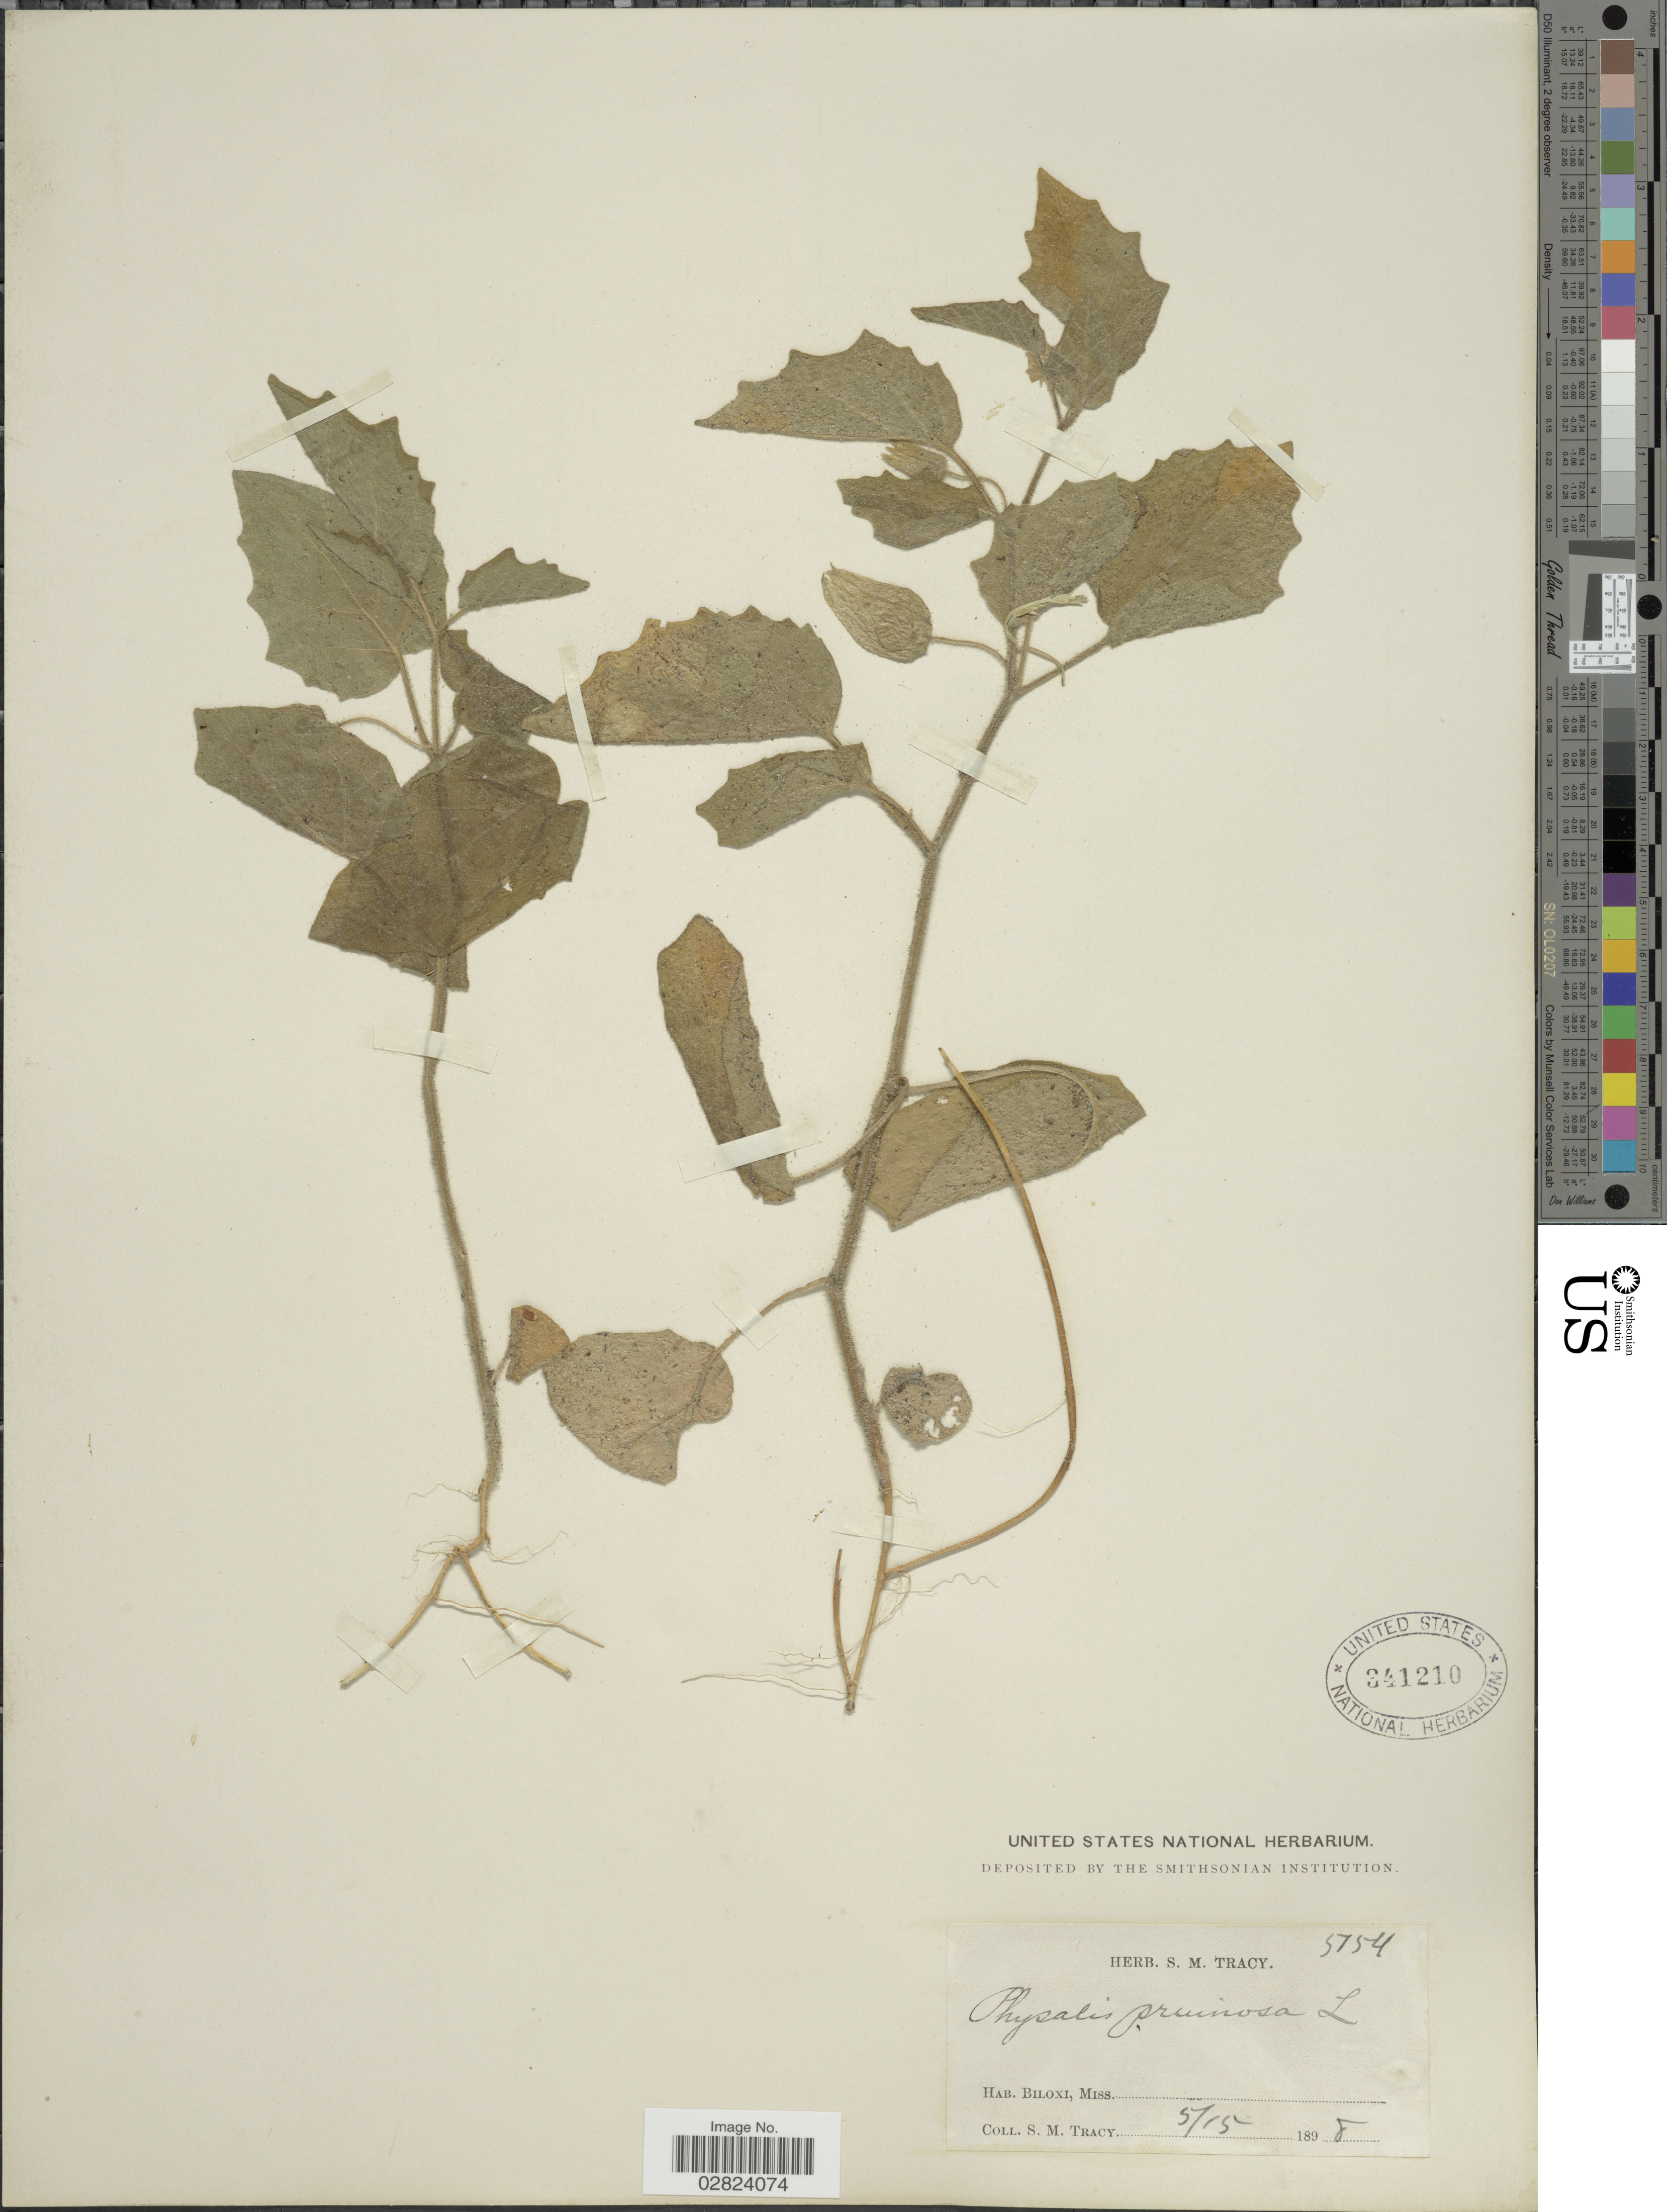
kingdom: Plantae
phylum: Tracheophyta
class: Magnoliopsida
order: Solanales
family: Solanaceae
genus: Physalis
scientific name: Physalis pruinosa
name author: L.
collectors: S. M. Tracy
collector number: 5754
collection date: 1898-05-15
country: United States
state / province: Mississippi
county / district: Harrison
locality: Biloxi.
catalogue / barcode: US 341210